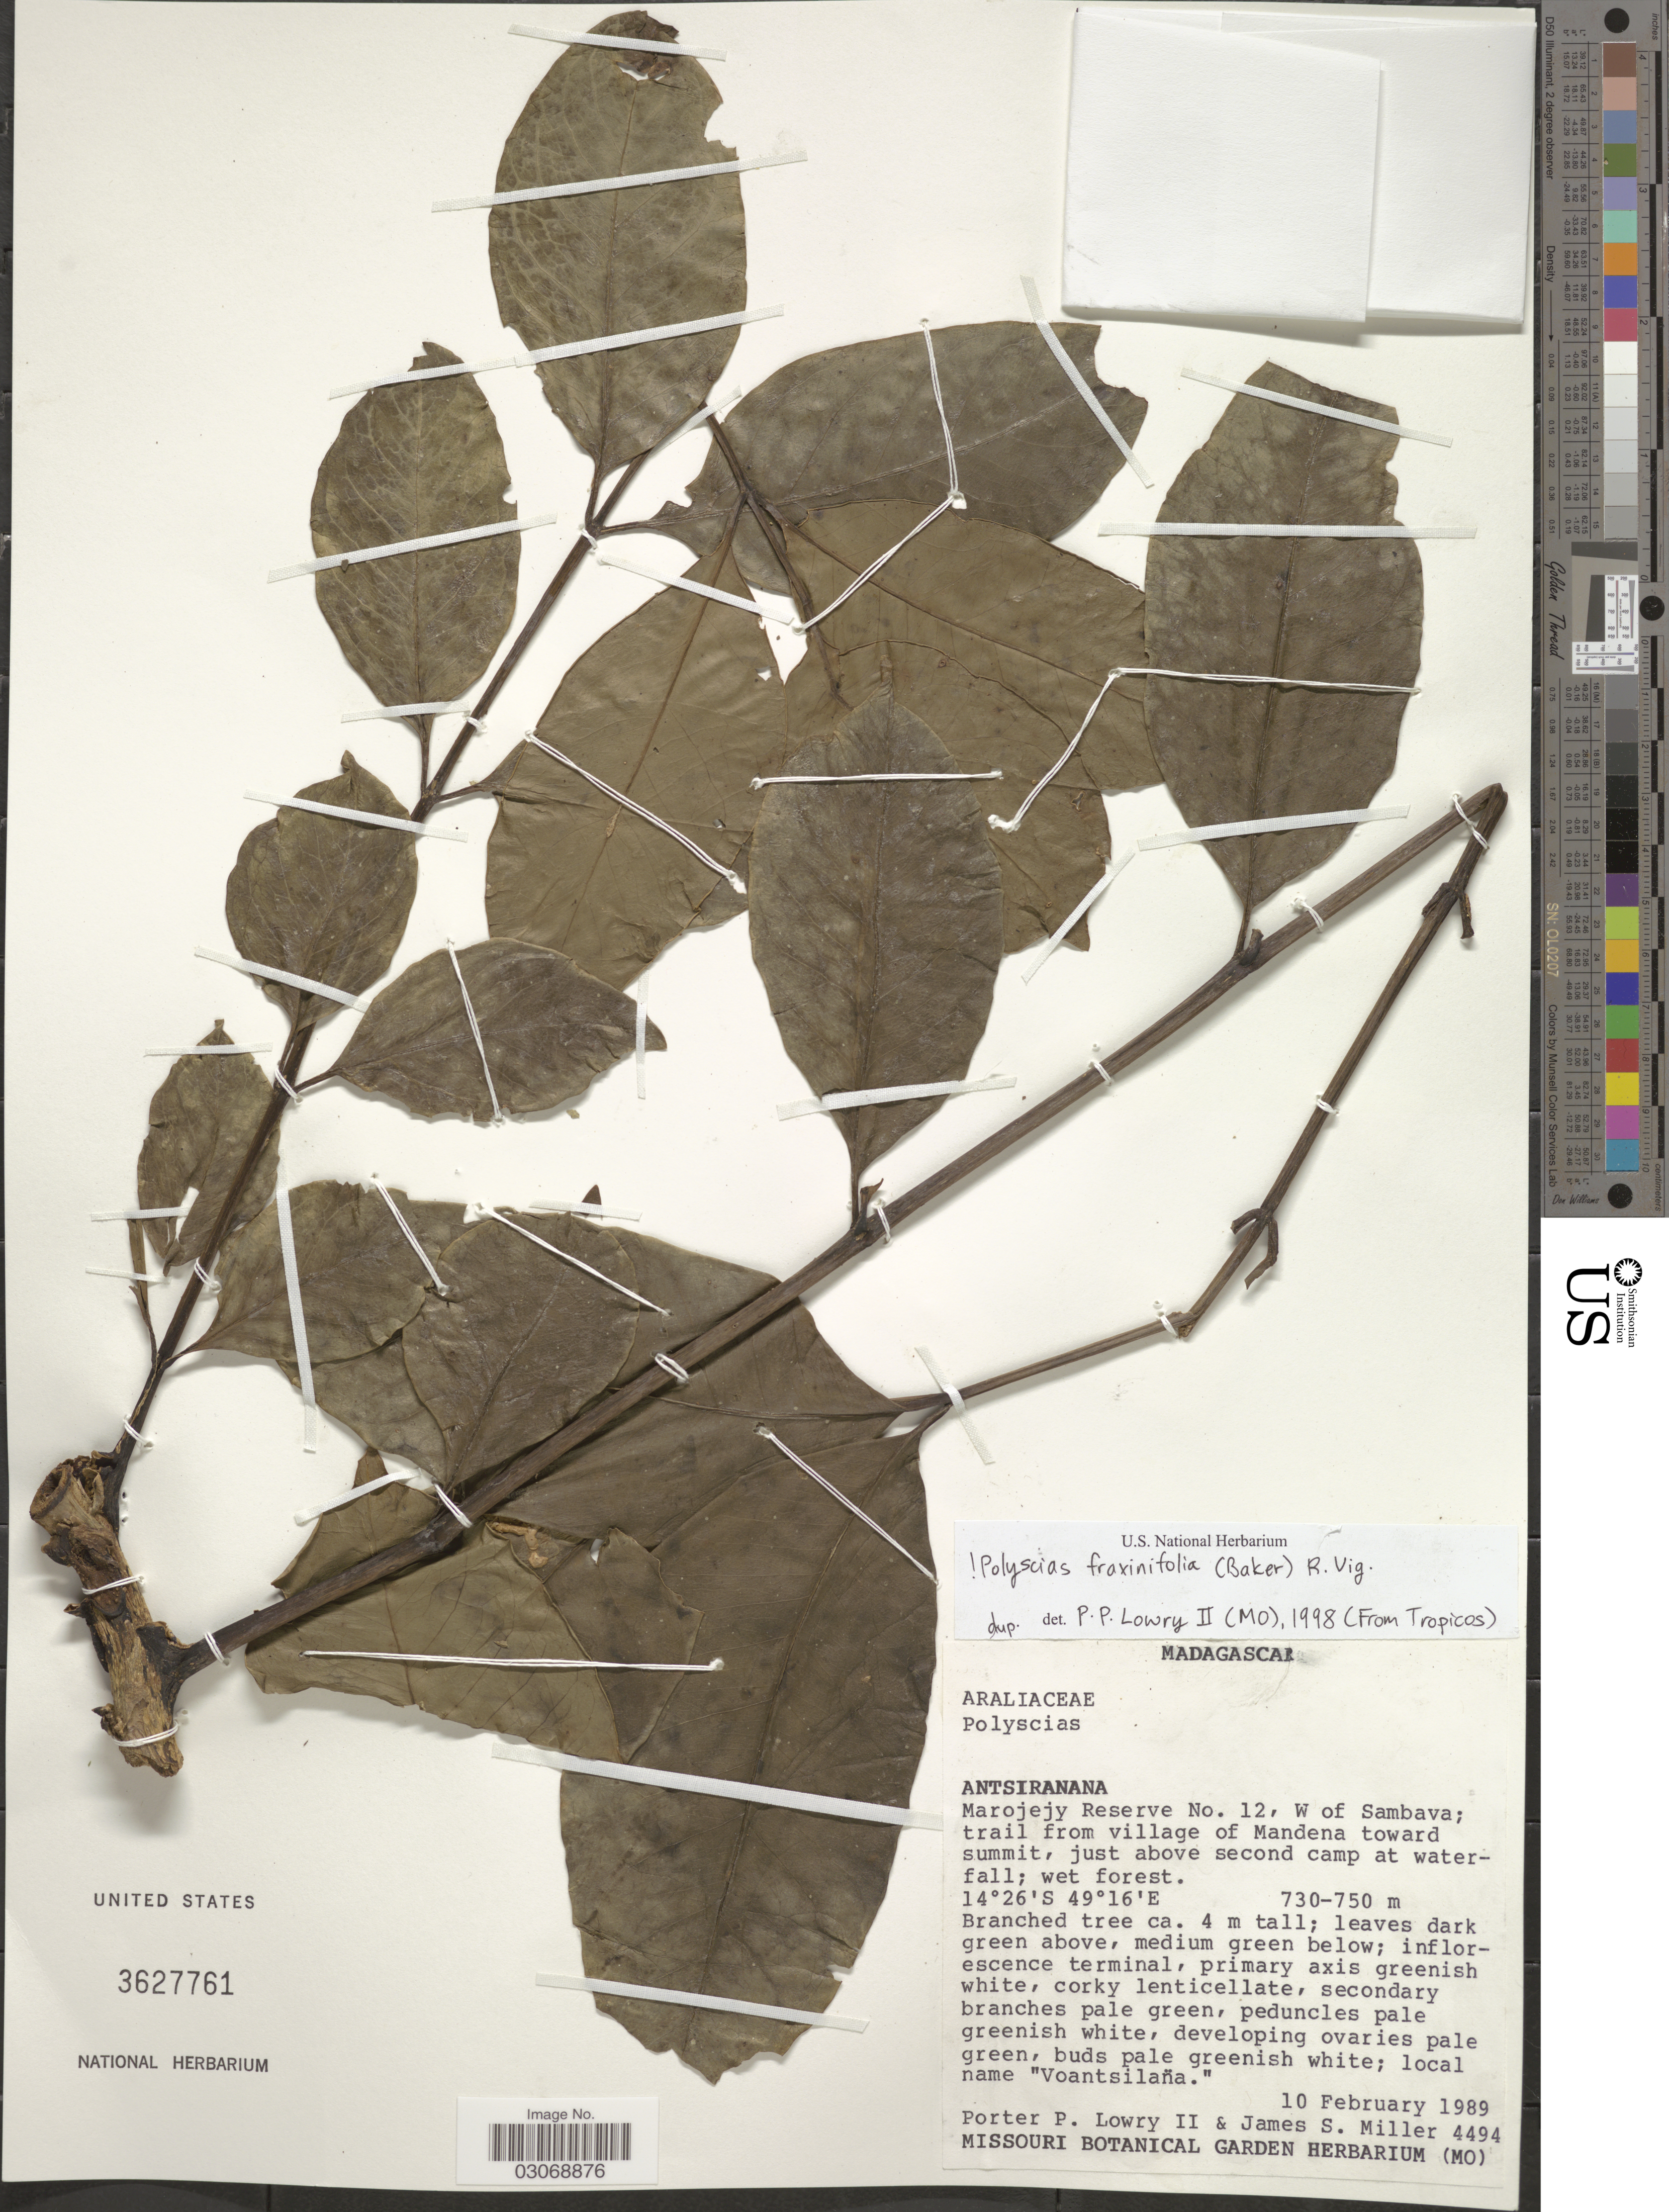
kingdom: Plantae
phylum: Tracheophyta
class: Magnoliopsida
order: Apiales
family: Araliaceae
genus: Polyscias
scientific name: Polyscias fraxinifolia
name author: (Baker) R. Vig.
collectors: P. P. Lowry & J. S. Miller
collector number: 4494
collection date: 1989-02-10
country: Madagascar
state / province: Sava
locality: Marojejy Reserve No. 12, W of Sambava; trail from village of Mandena toward summit, just above second camp at waterfall.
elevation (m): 730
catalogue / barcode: US 3627761